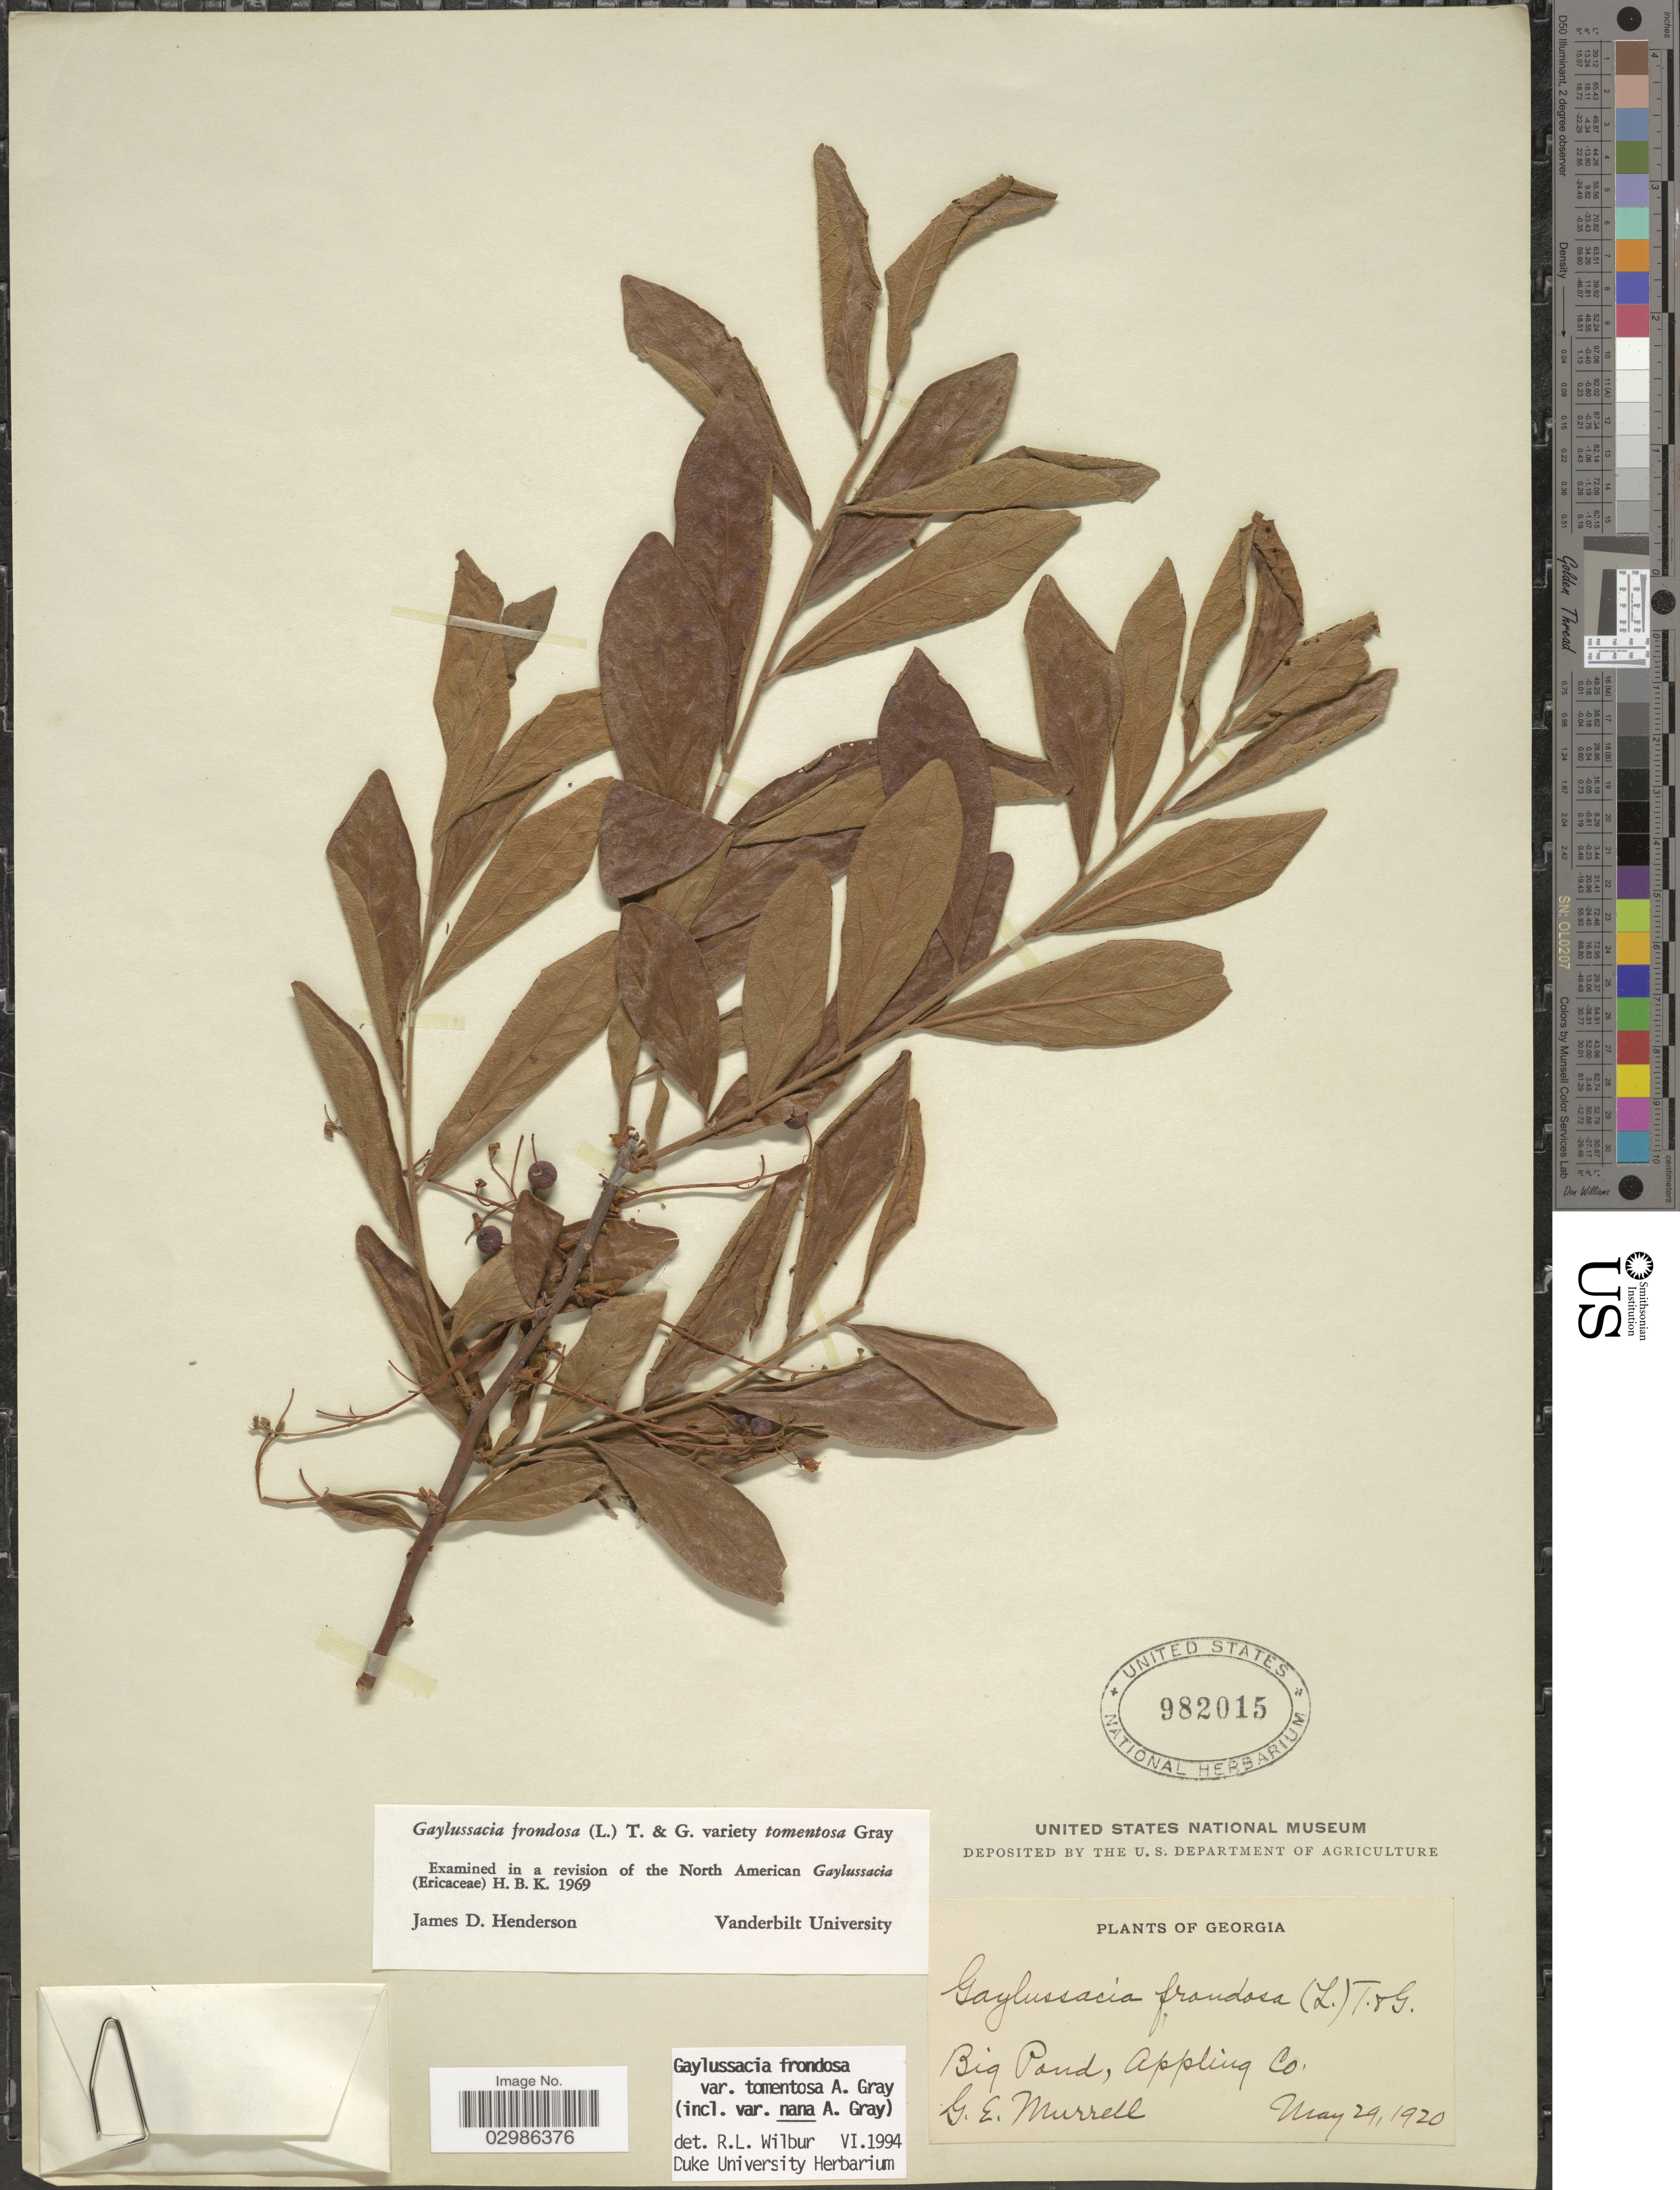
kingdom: Plantae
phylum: Tracheophyta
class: Magnoliopsida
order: Ericales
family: Ericaceae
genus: Gaylussacia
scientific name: Gaylussacia frondosa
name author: (L.) Torr. & A. Gray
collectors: G. Murrell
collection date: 1920-05-29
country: United States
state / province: Georgia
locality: Big Pond, Appling Co.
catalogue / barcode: US 982015